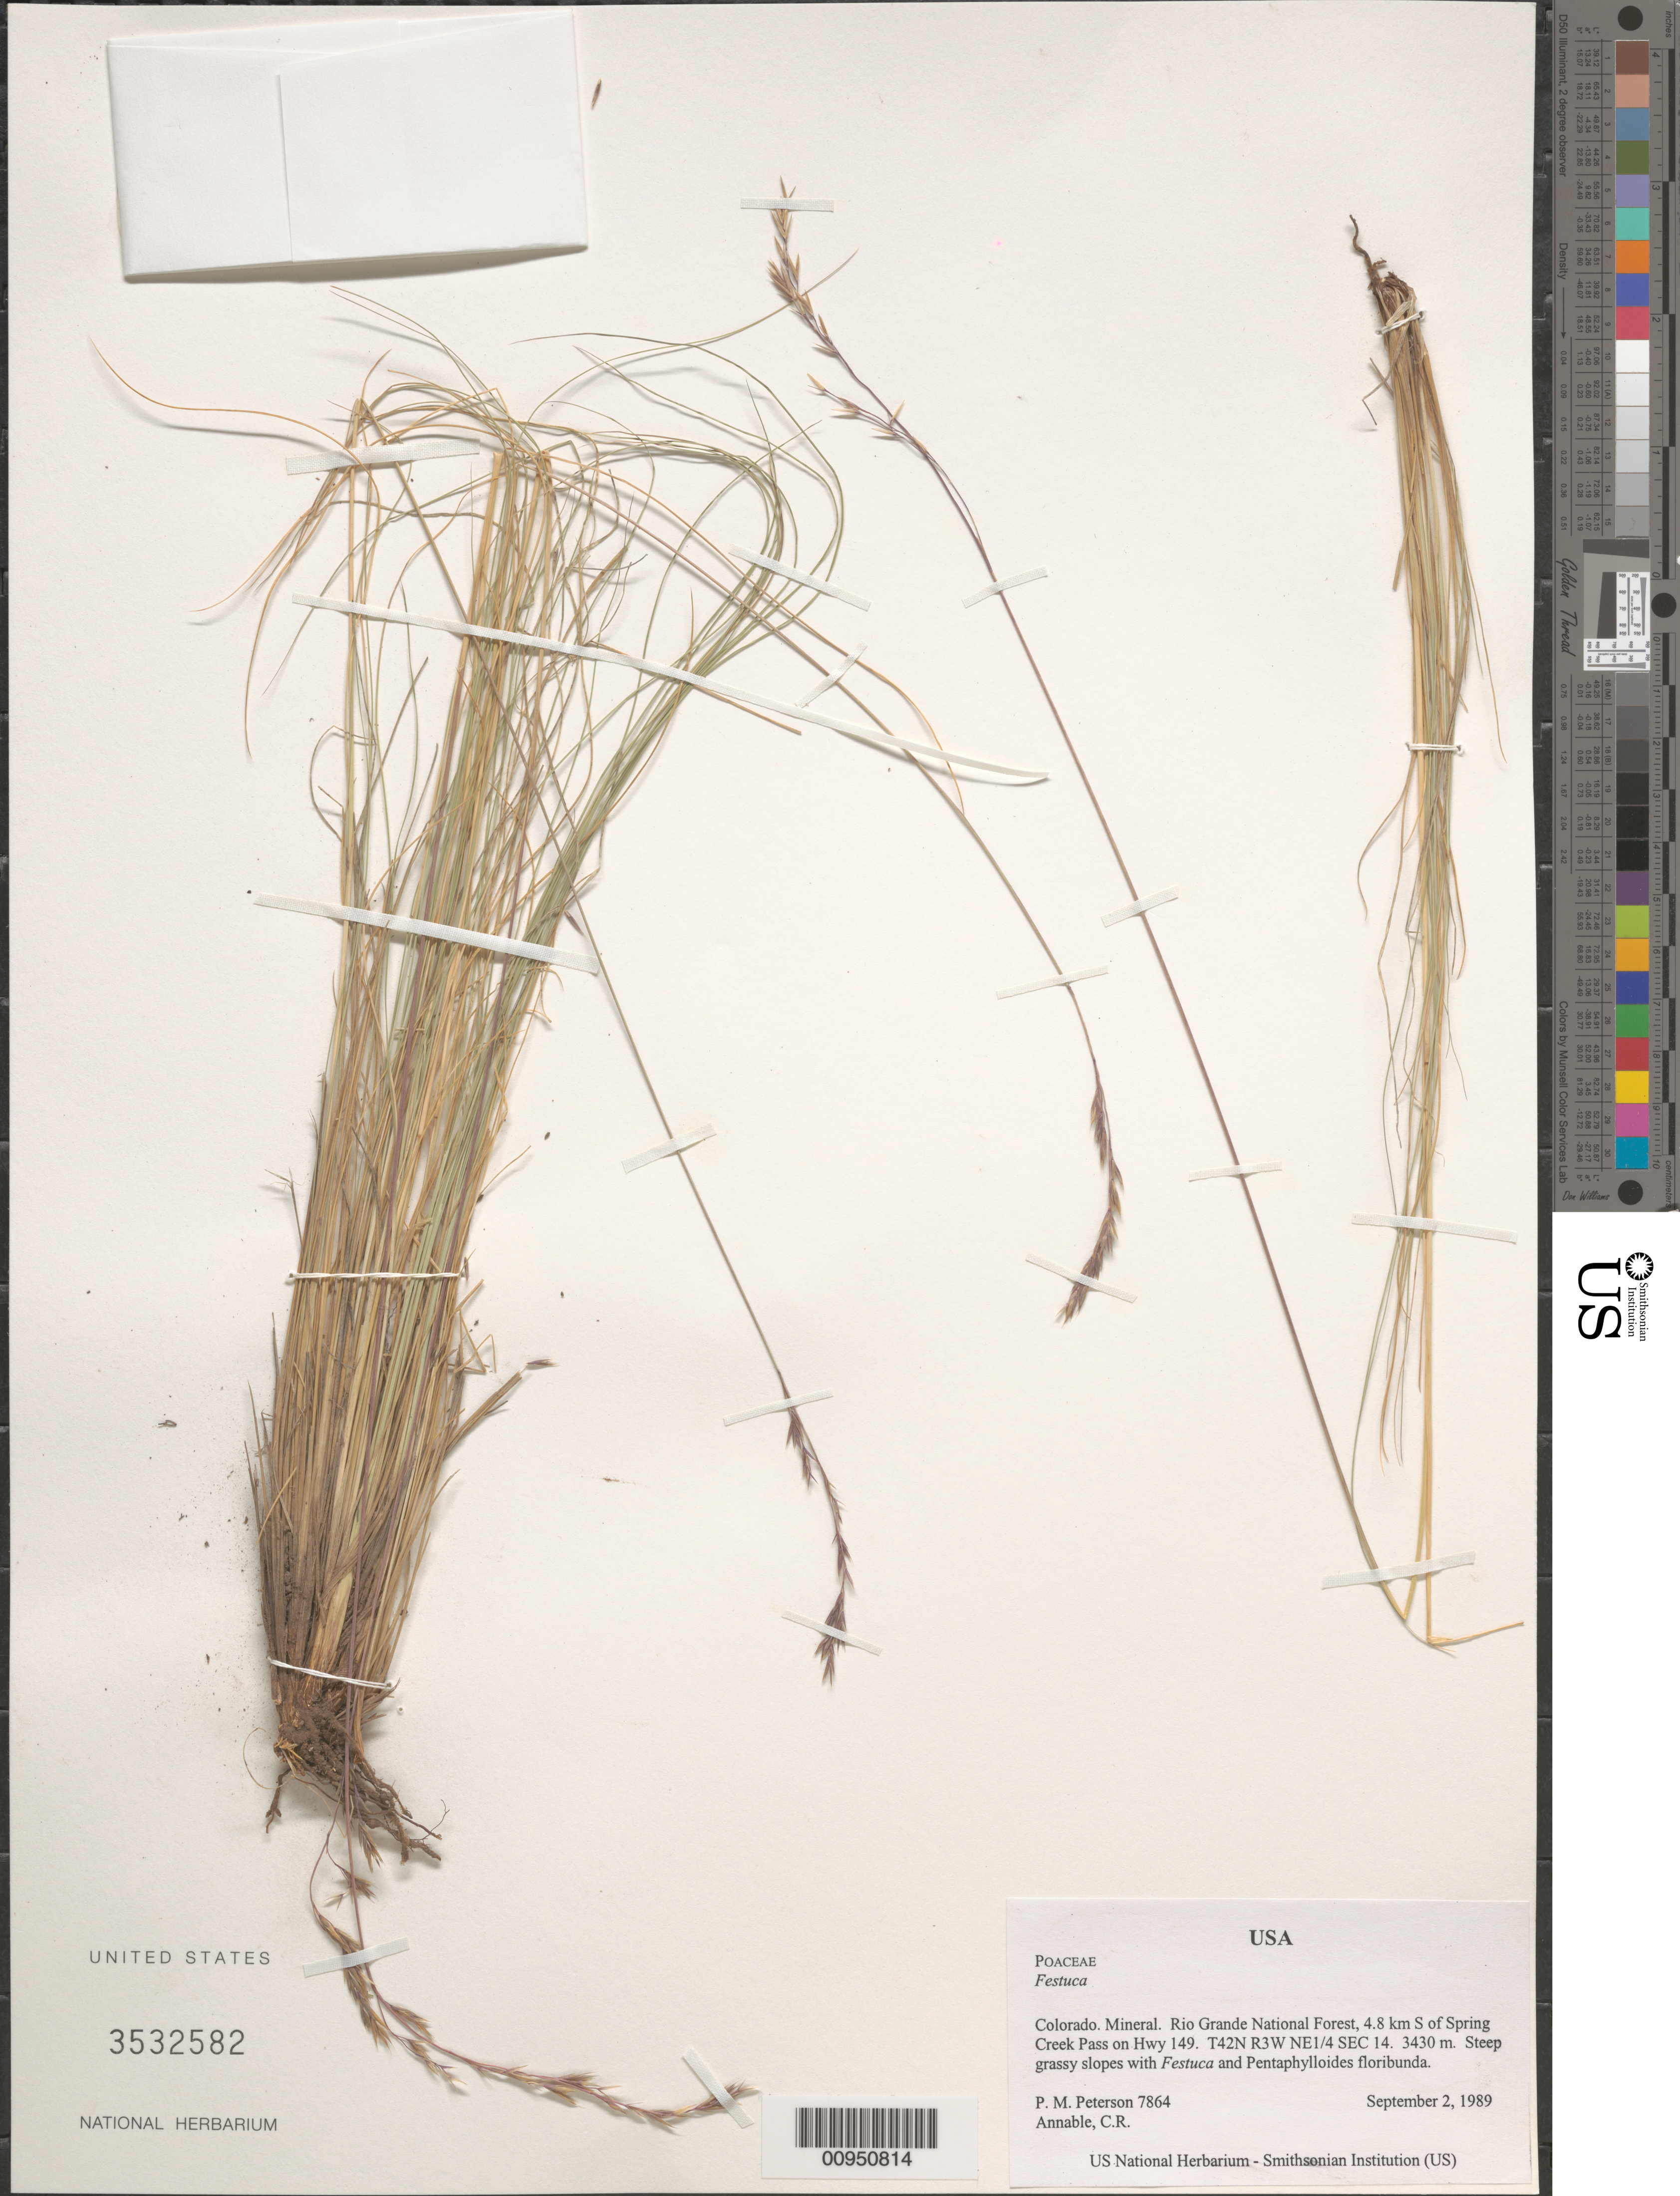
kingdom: Plantae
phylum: Tracheophyta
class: Liliopsida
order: Poales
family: Poaceae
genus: Festuca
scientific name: Festuca sp.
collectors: P. M. Peterson & C. R. Annable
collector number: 07864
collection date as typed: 02 Sep 1989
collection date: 1989-09-02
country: United States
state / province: Colorado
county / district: Mineral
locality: Rio Grande National Forest, 4.8 km S of Spring Creek Pass on Hwy 149. T42N R3W NE1/4 SEC 14.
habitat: Steep grassy slopes with Festuca and Pentaphylloides floribunda.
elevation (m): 3430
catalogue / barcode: US 3532582